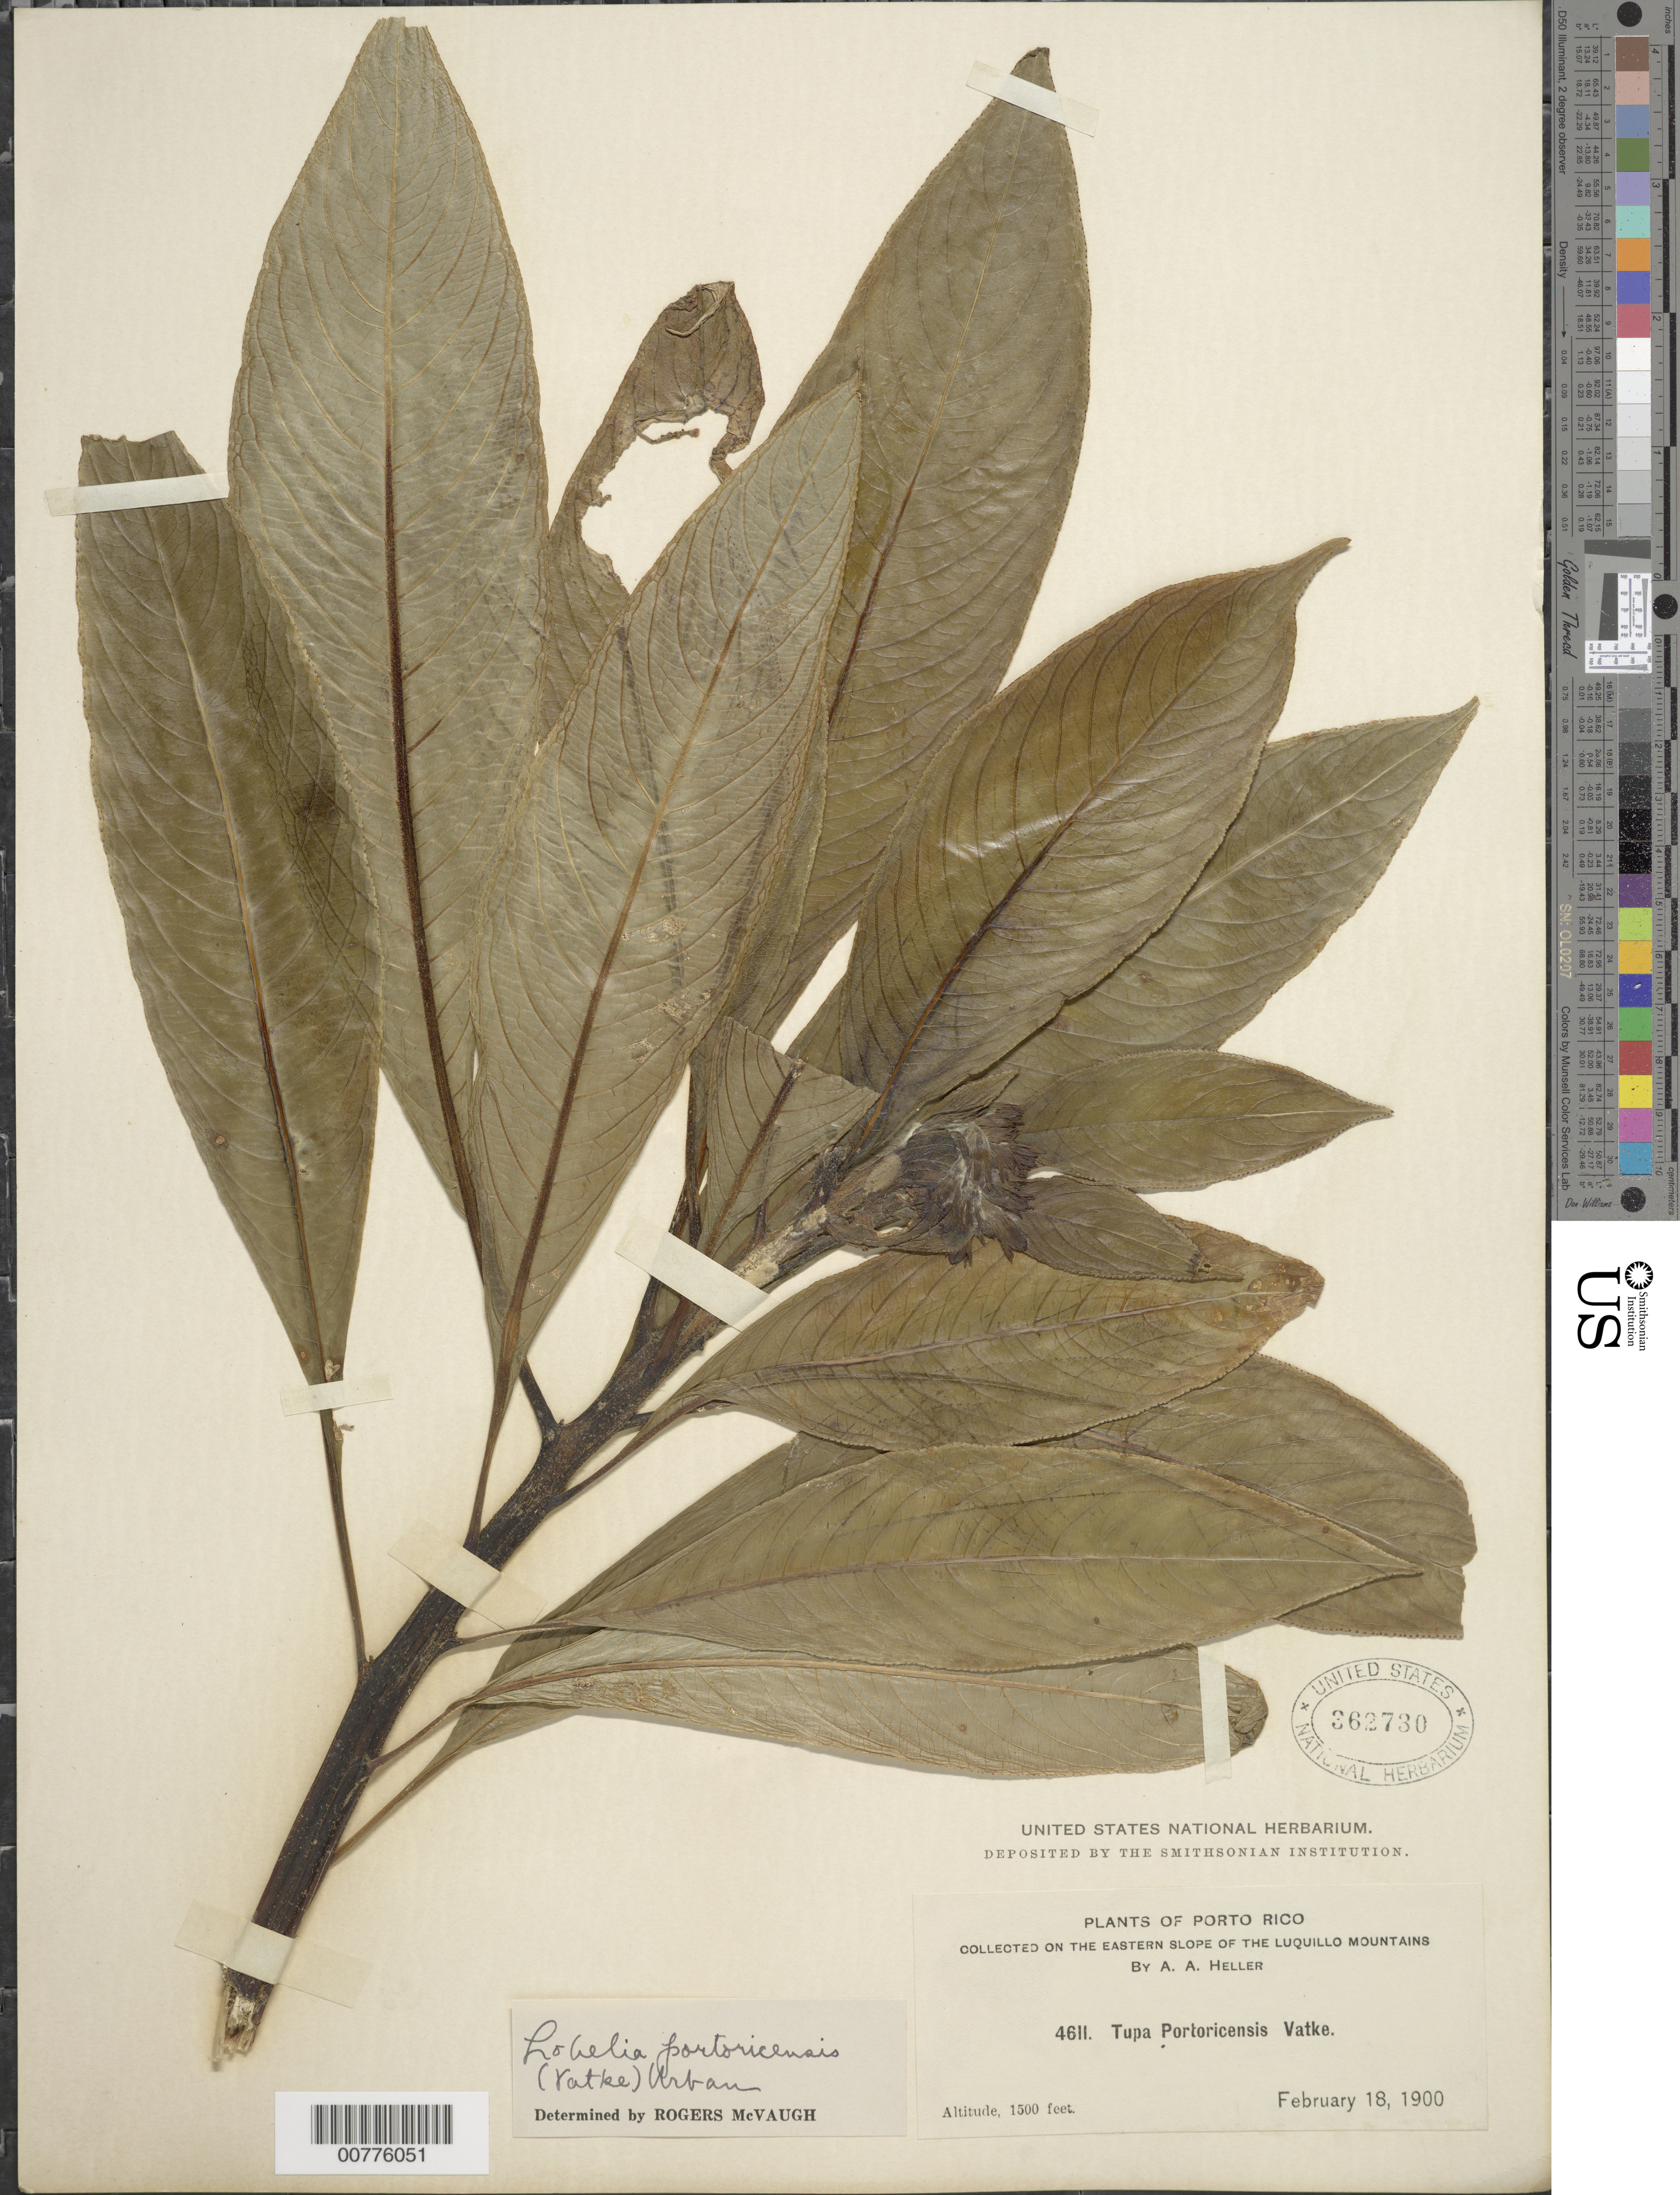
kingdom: Plantae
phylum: Tracheophyta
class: Magnoliopsida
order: Asterales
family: Campanulaceae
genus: Lobelia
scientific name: Lobelia portoricensis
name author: (Vatke) Urb.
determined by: McVaugh, R.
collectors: A. A. Heller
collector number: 4611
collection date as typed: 18 Feb 1900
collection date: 1900-02-18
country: Puerto Rico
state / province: Luquillo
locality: Eastern slope of the Luquillo Mountains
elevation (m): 457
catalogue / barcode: US 362730